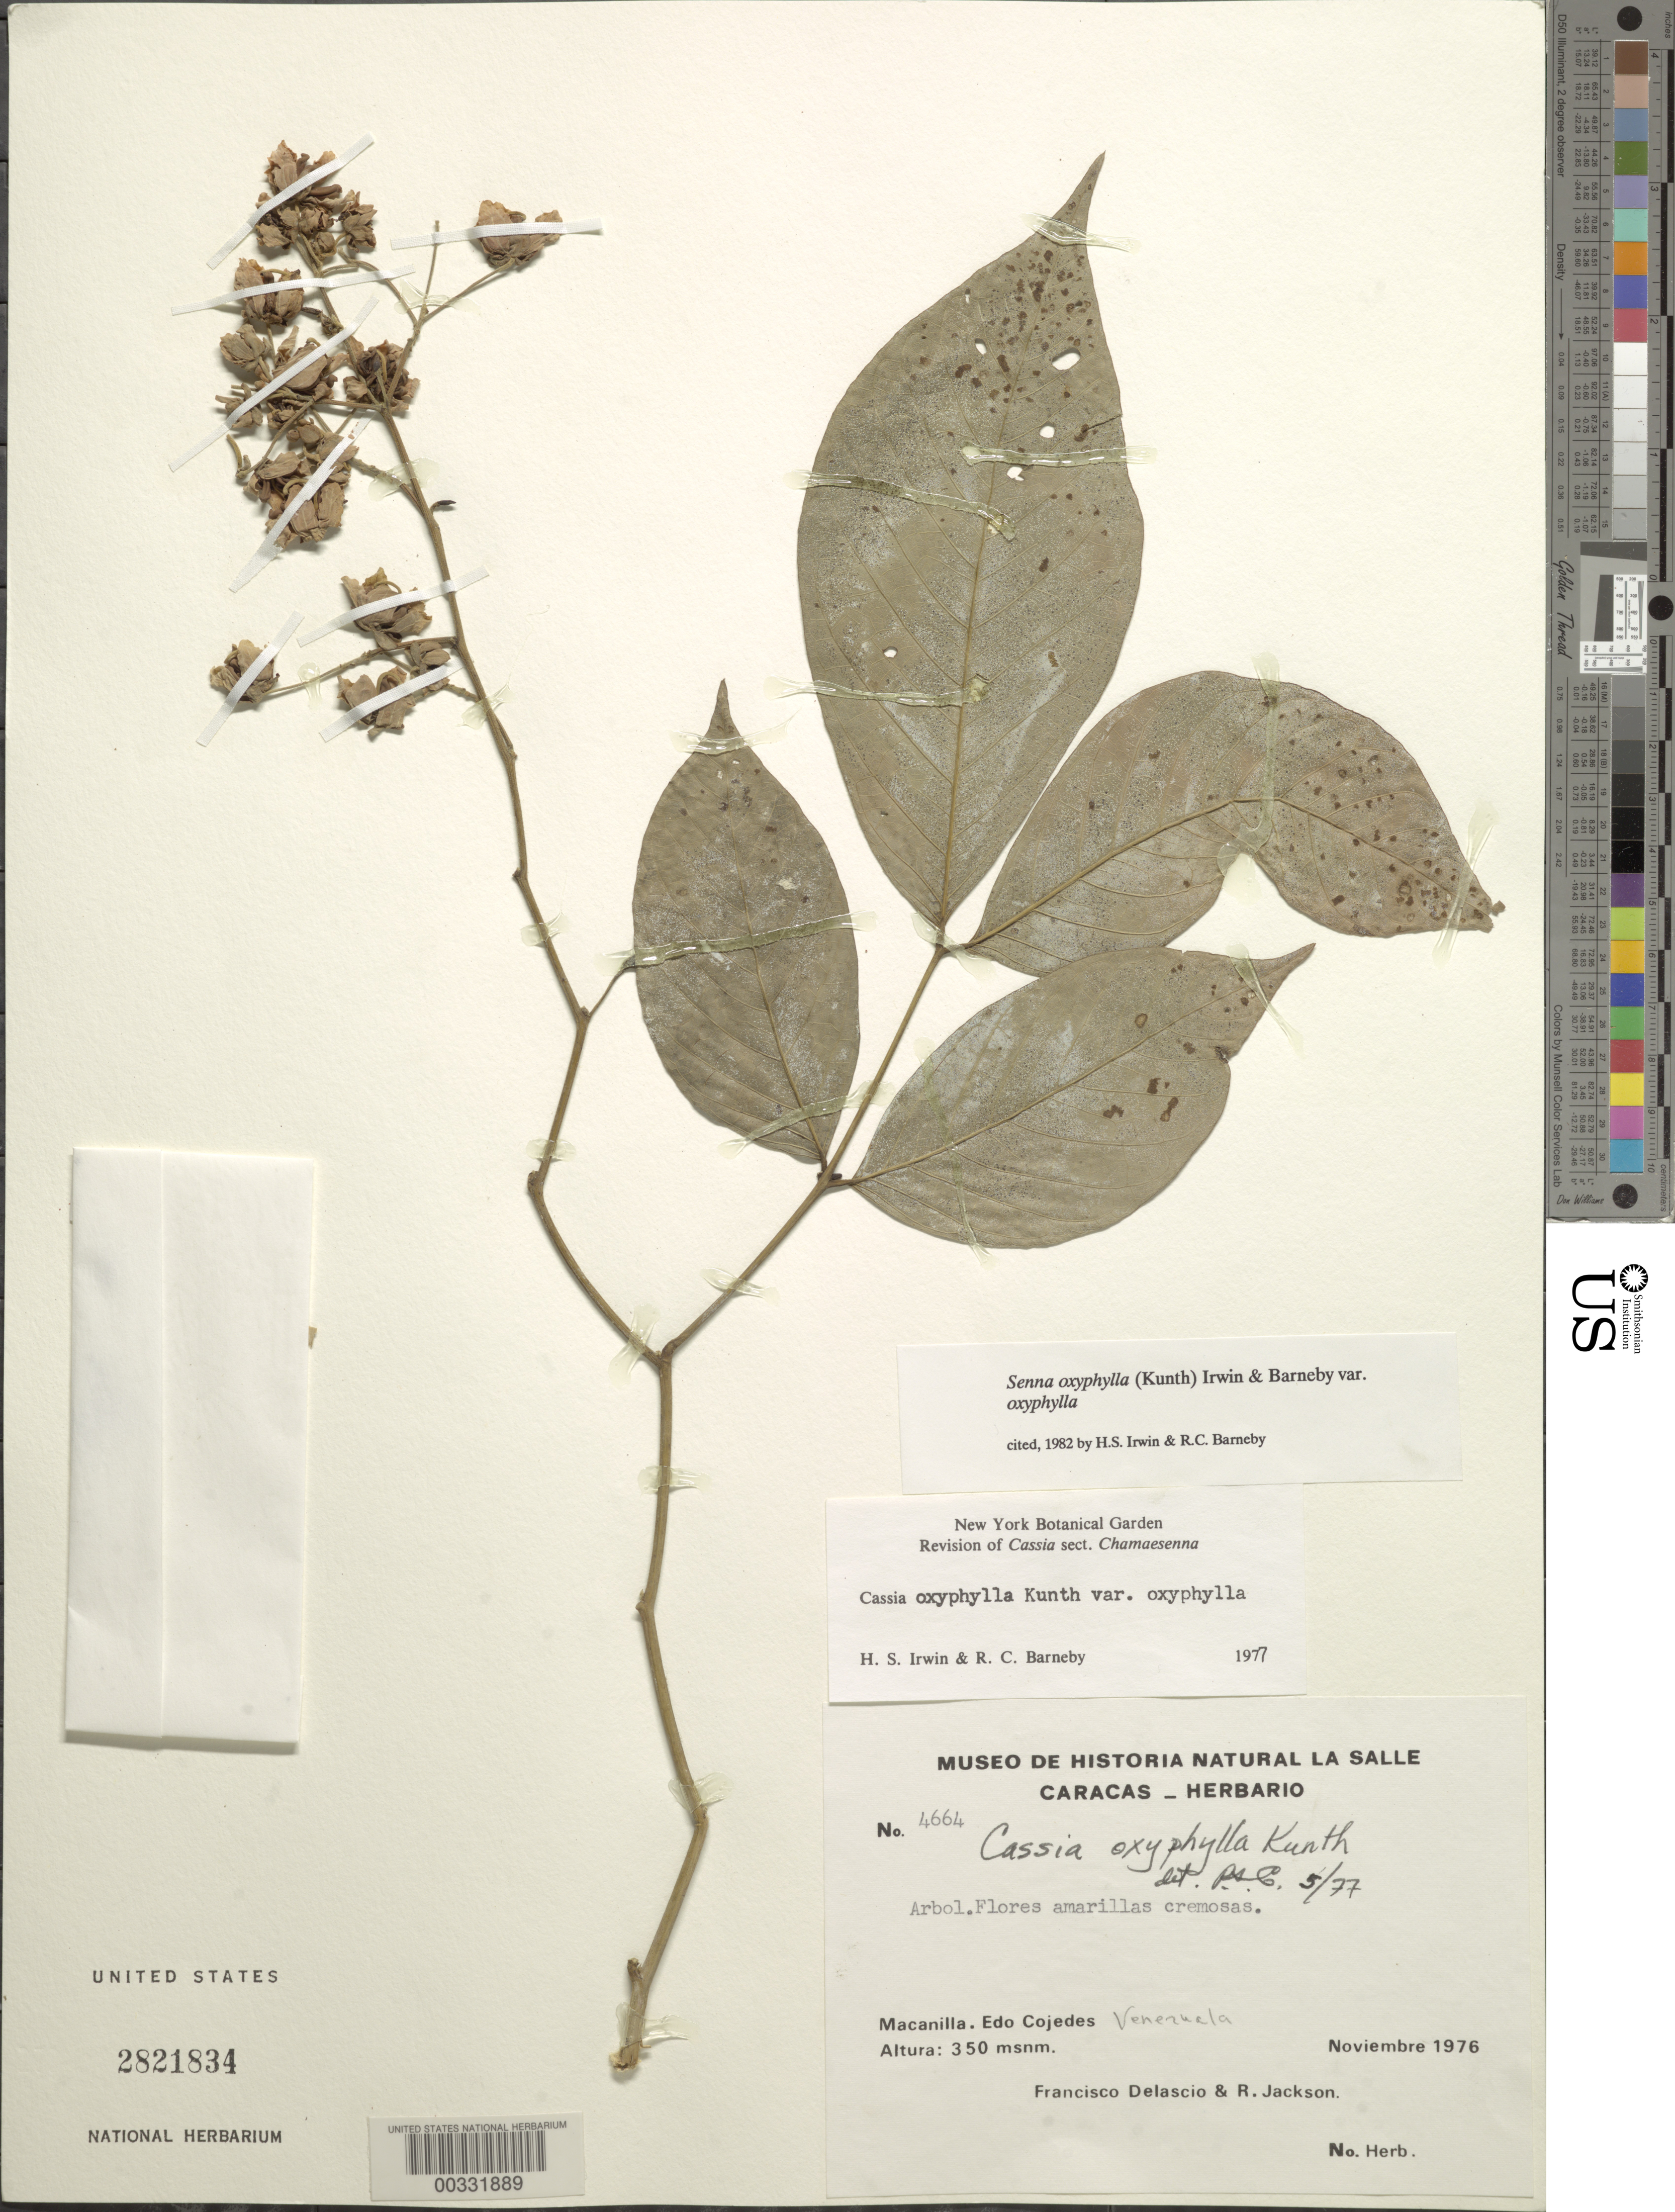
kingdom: Plantae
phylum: Tracheophyta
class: Magnoliopsida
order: Fabales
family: Fabaceae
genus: Senna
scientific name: Senna oxyphylla var. oxyphylla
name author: (Kunth) H.S. Irwin & Barneby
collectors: F. Delascio C. & R. Jackson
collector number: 4664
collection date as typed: Nov 1976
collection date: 1976-11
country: Venezuela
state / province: Cojedes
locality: Macanilla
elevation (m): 350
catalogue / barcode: US 2821834